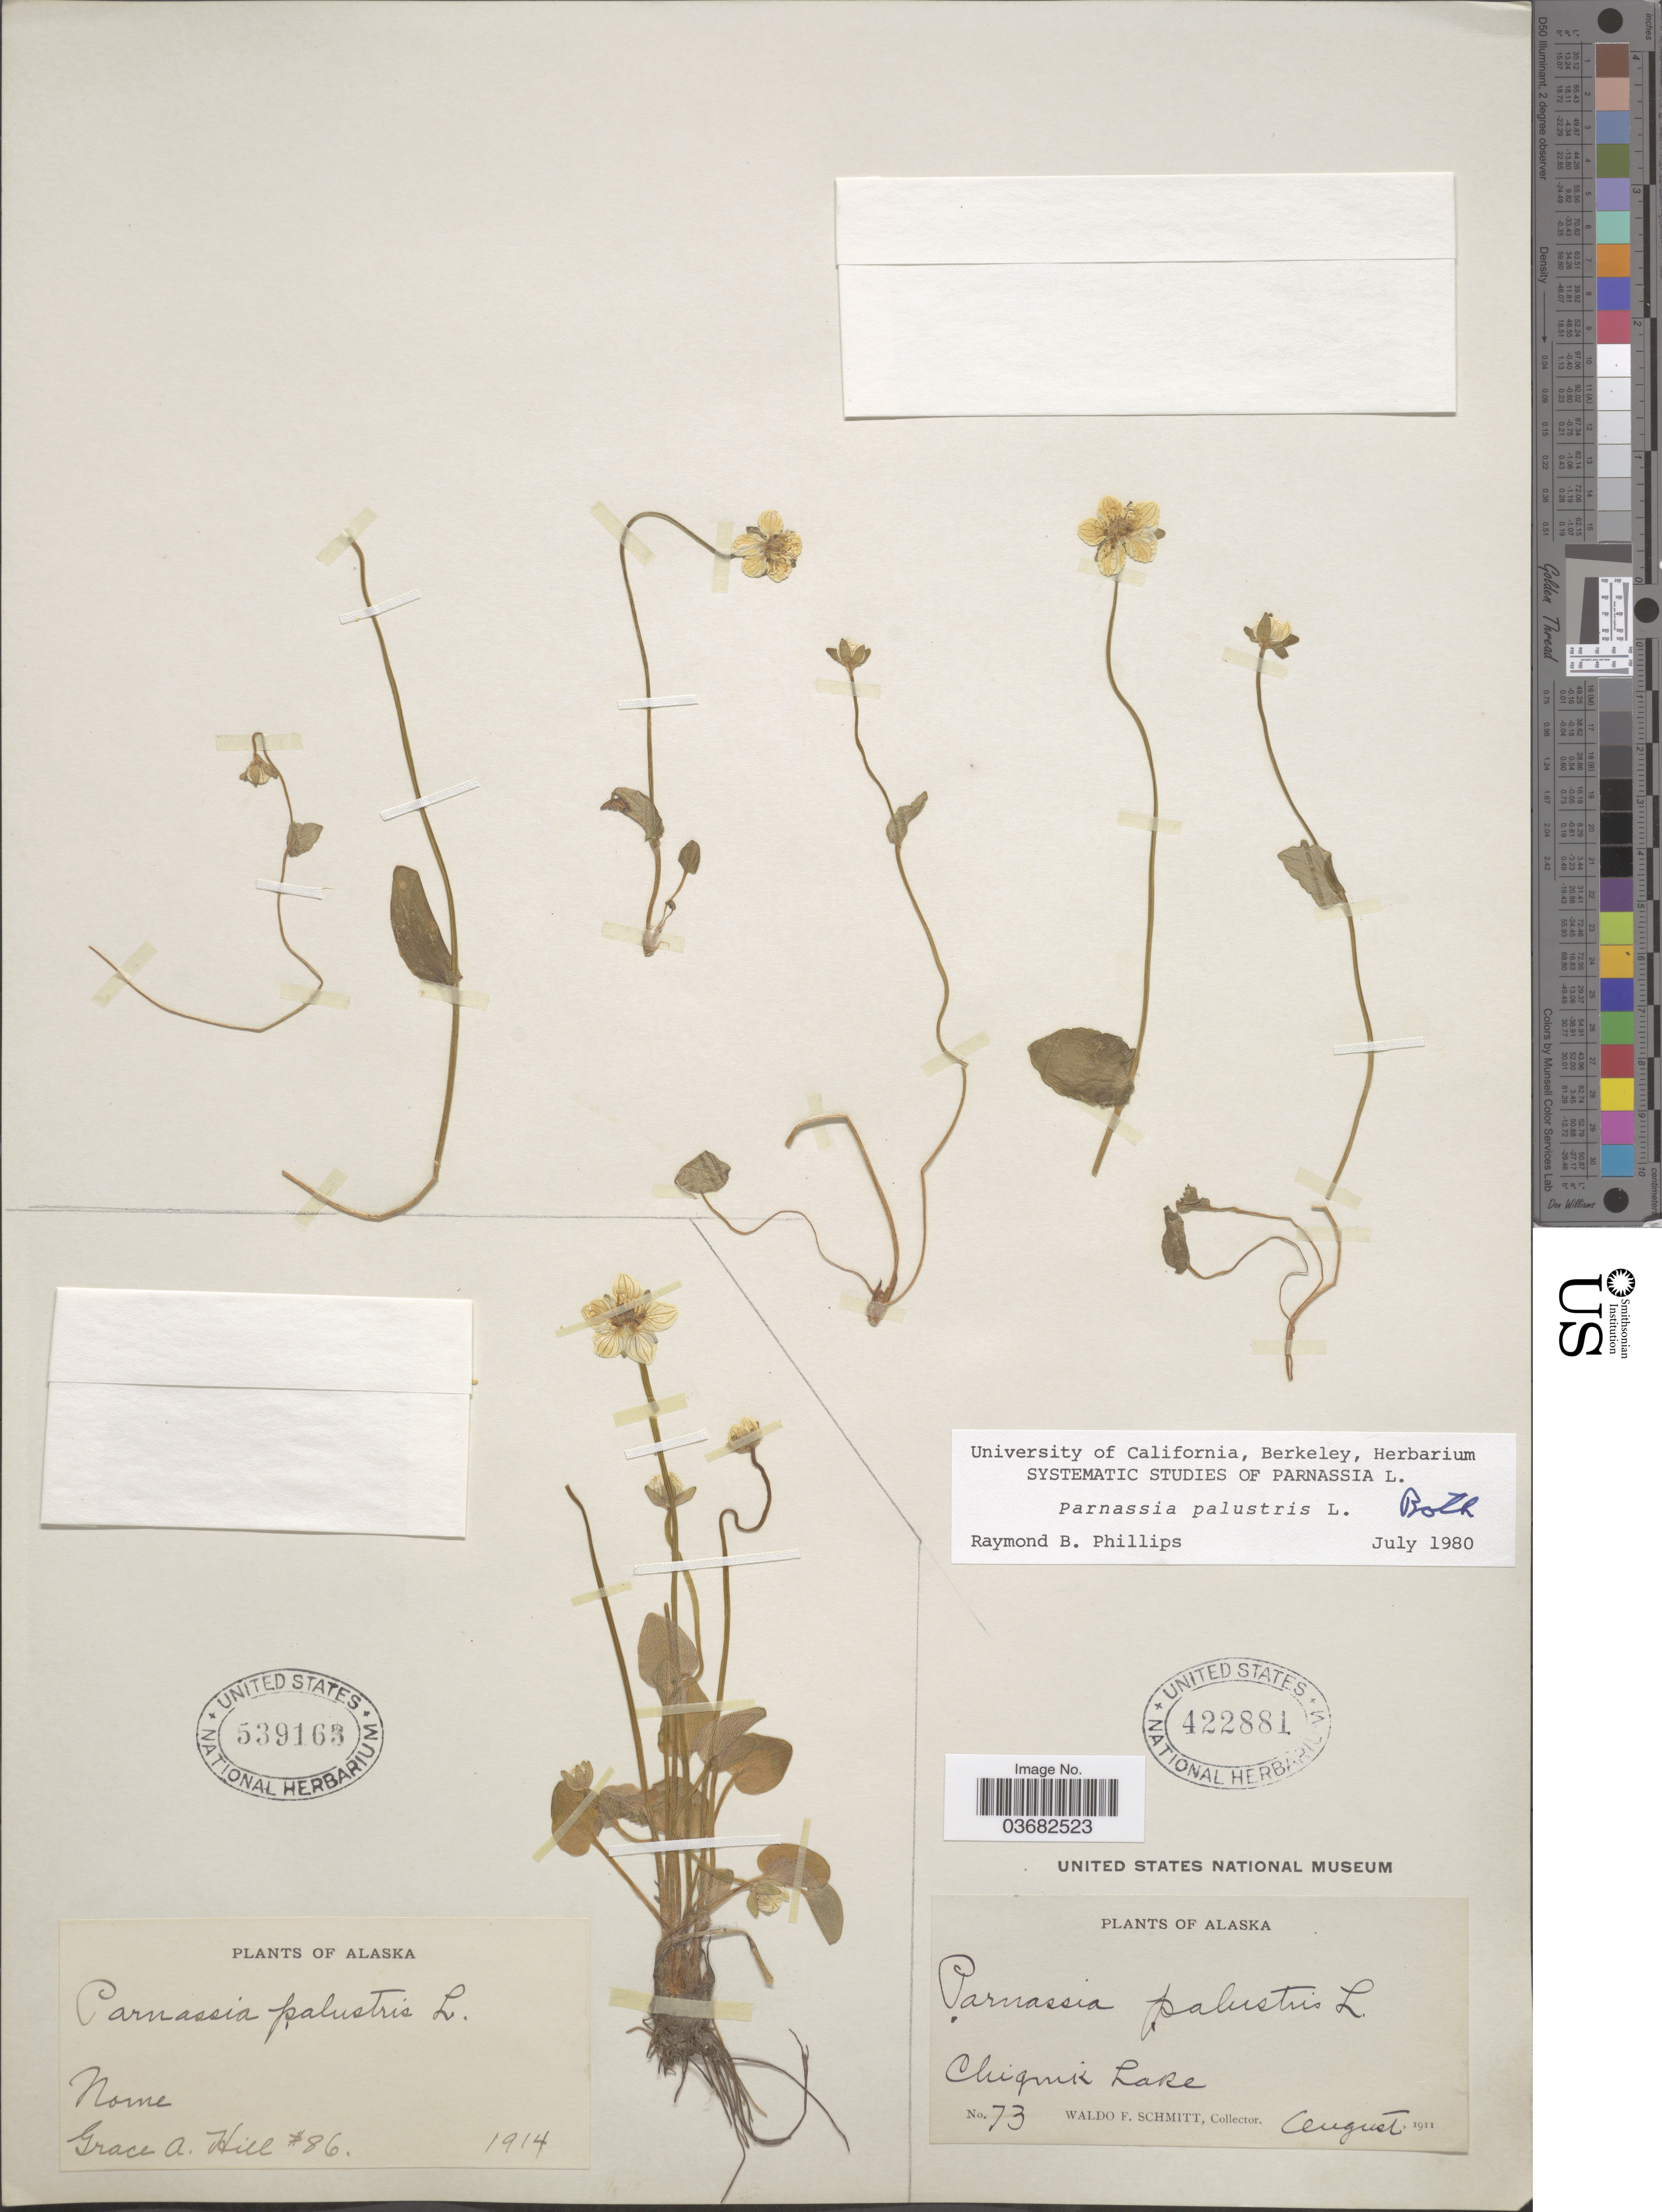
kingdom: Plantae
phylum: Tracheophyta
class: Magnoliopsida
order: Celastrales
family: Parnassiaceae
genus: Parnassia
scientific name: Parnassia palustris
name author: L.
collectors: G. A. Hill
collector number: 86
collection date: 1914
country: United States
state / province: Alaska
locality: Nome.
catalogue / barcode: US 539163